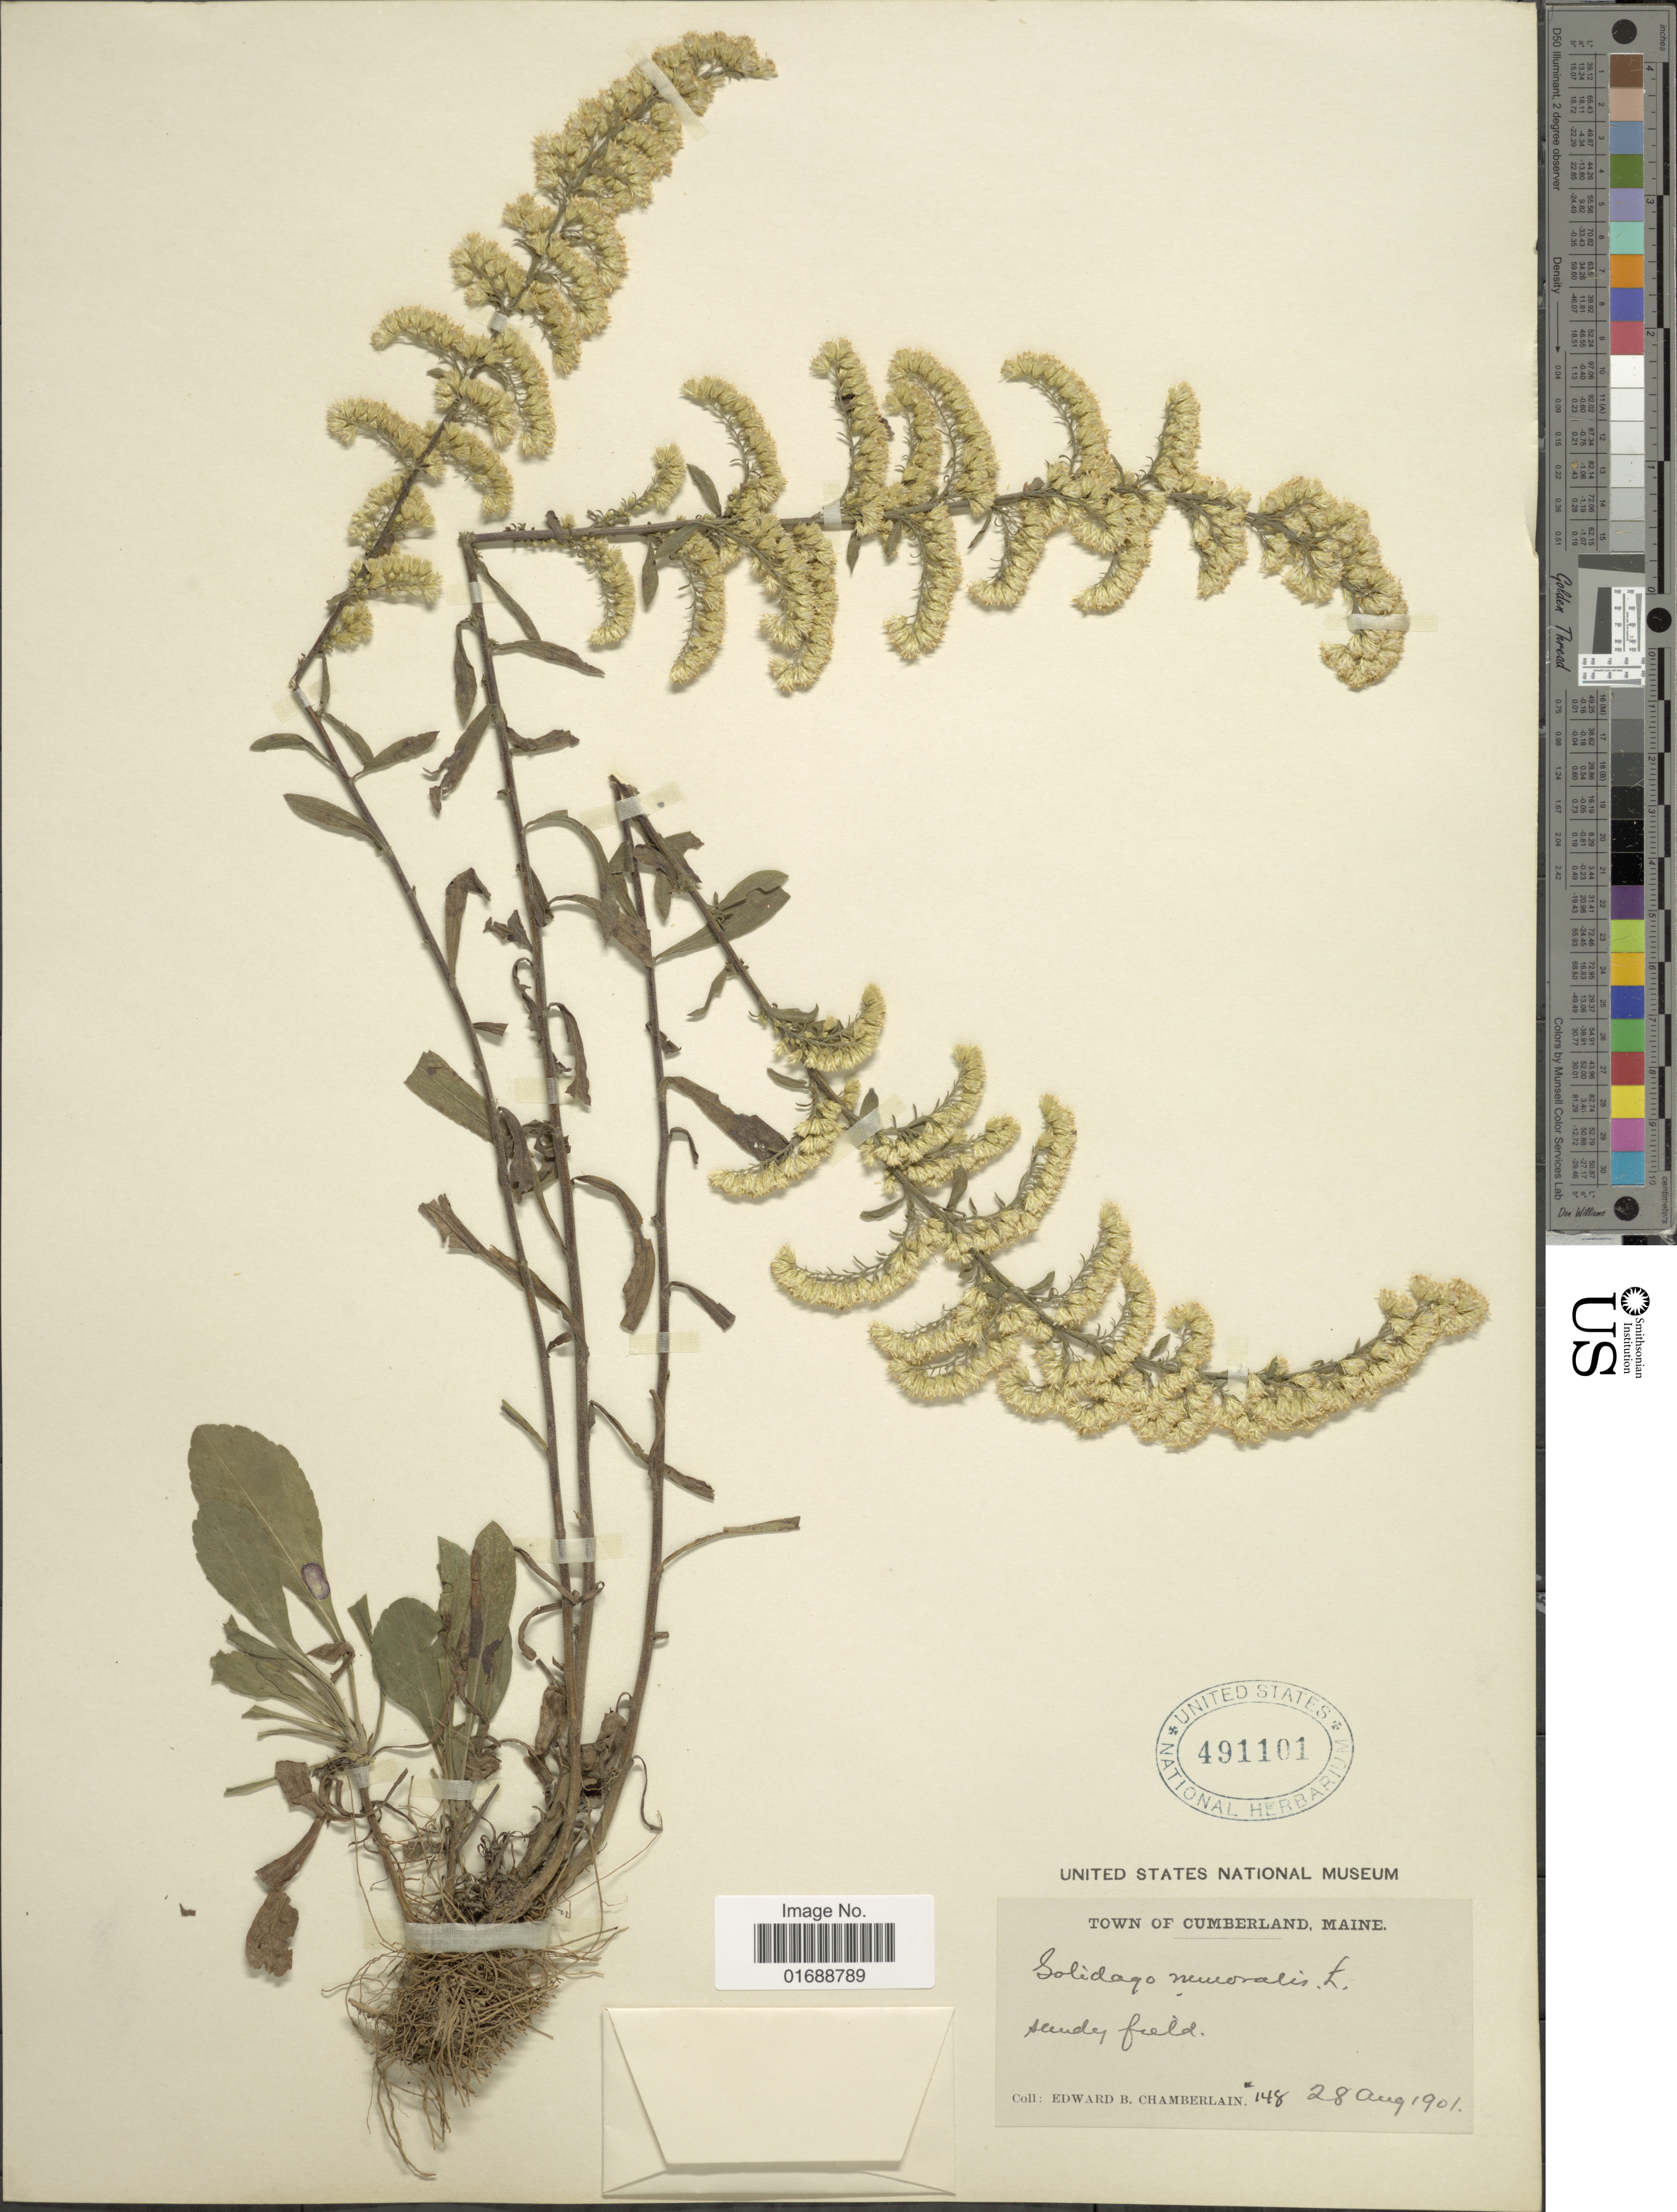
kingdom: Plantae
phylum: Tracheophyta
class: Magnoliopsida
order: Asterales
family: Asteraceae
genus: Solidago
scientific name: Solidago nemoralis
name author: Aiton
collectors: E. Chamberlain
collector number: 148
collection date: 1901-08-28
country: United States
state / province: Maine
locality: Town of Cumberland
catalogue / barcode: US 491101